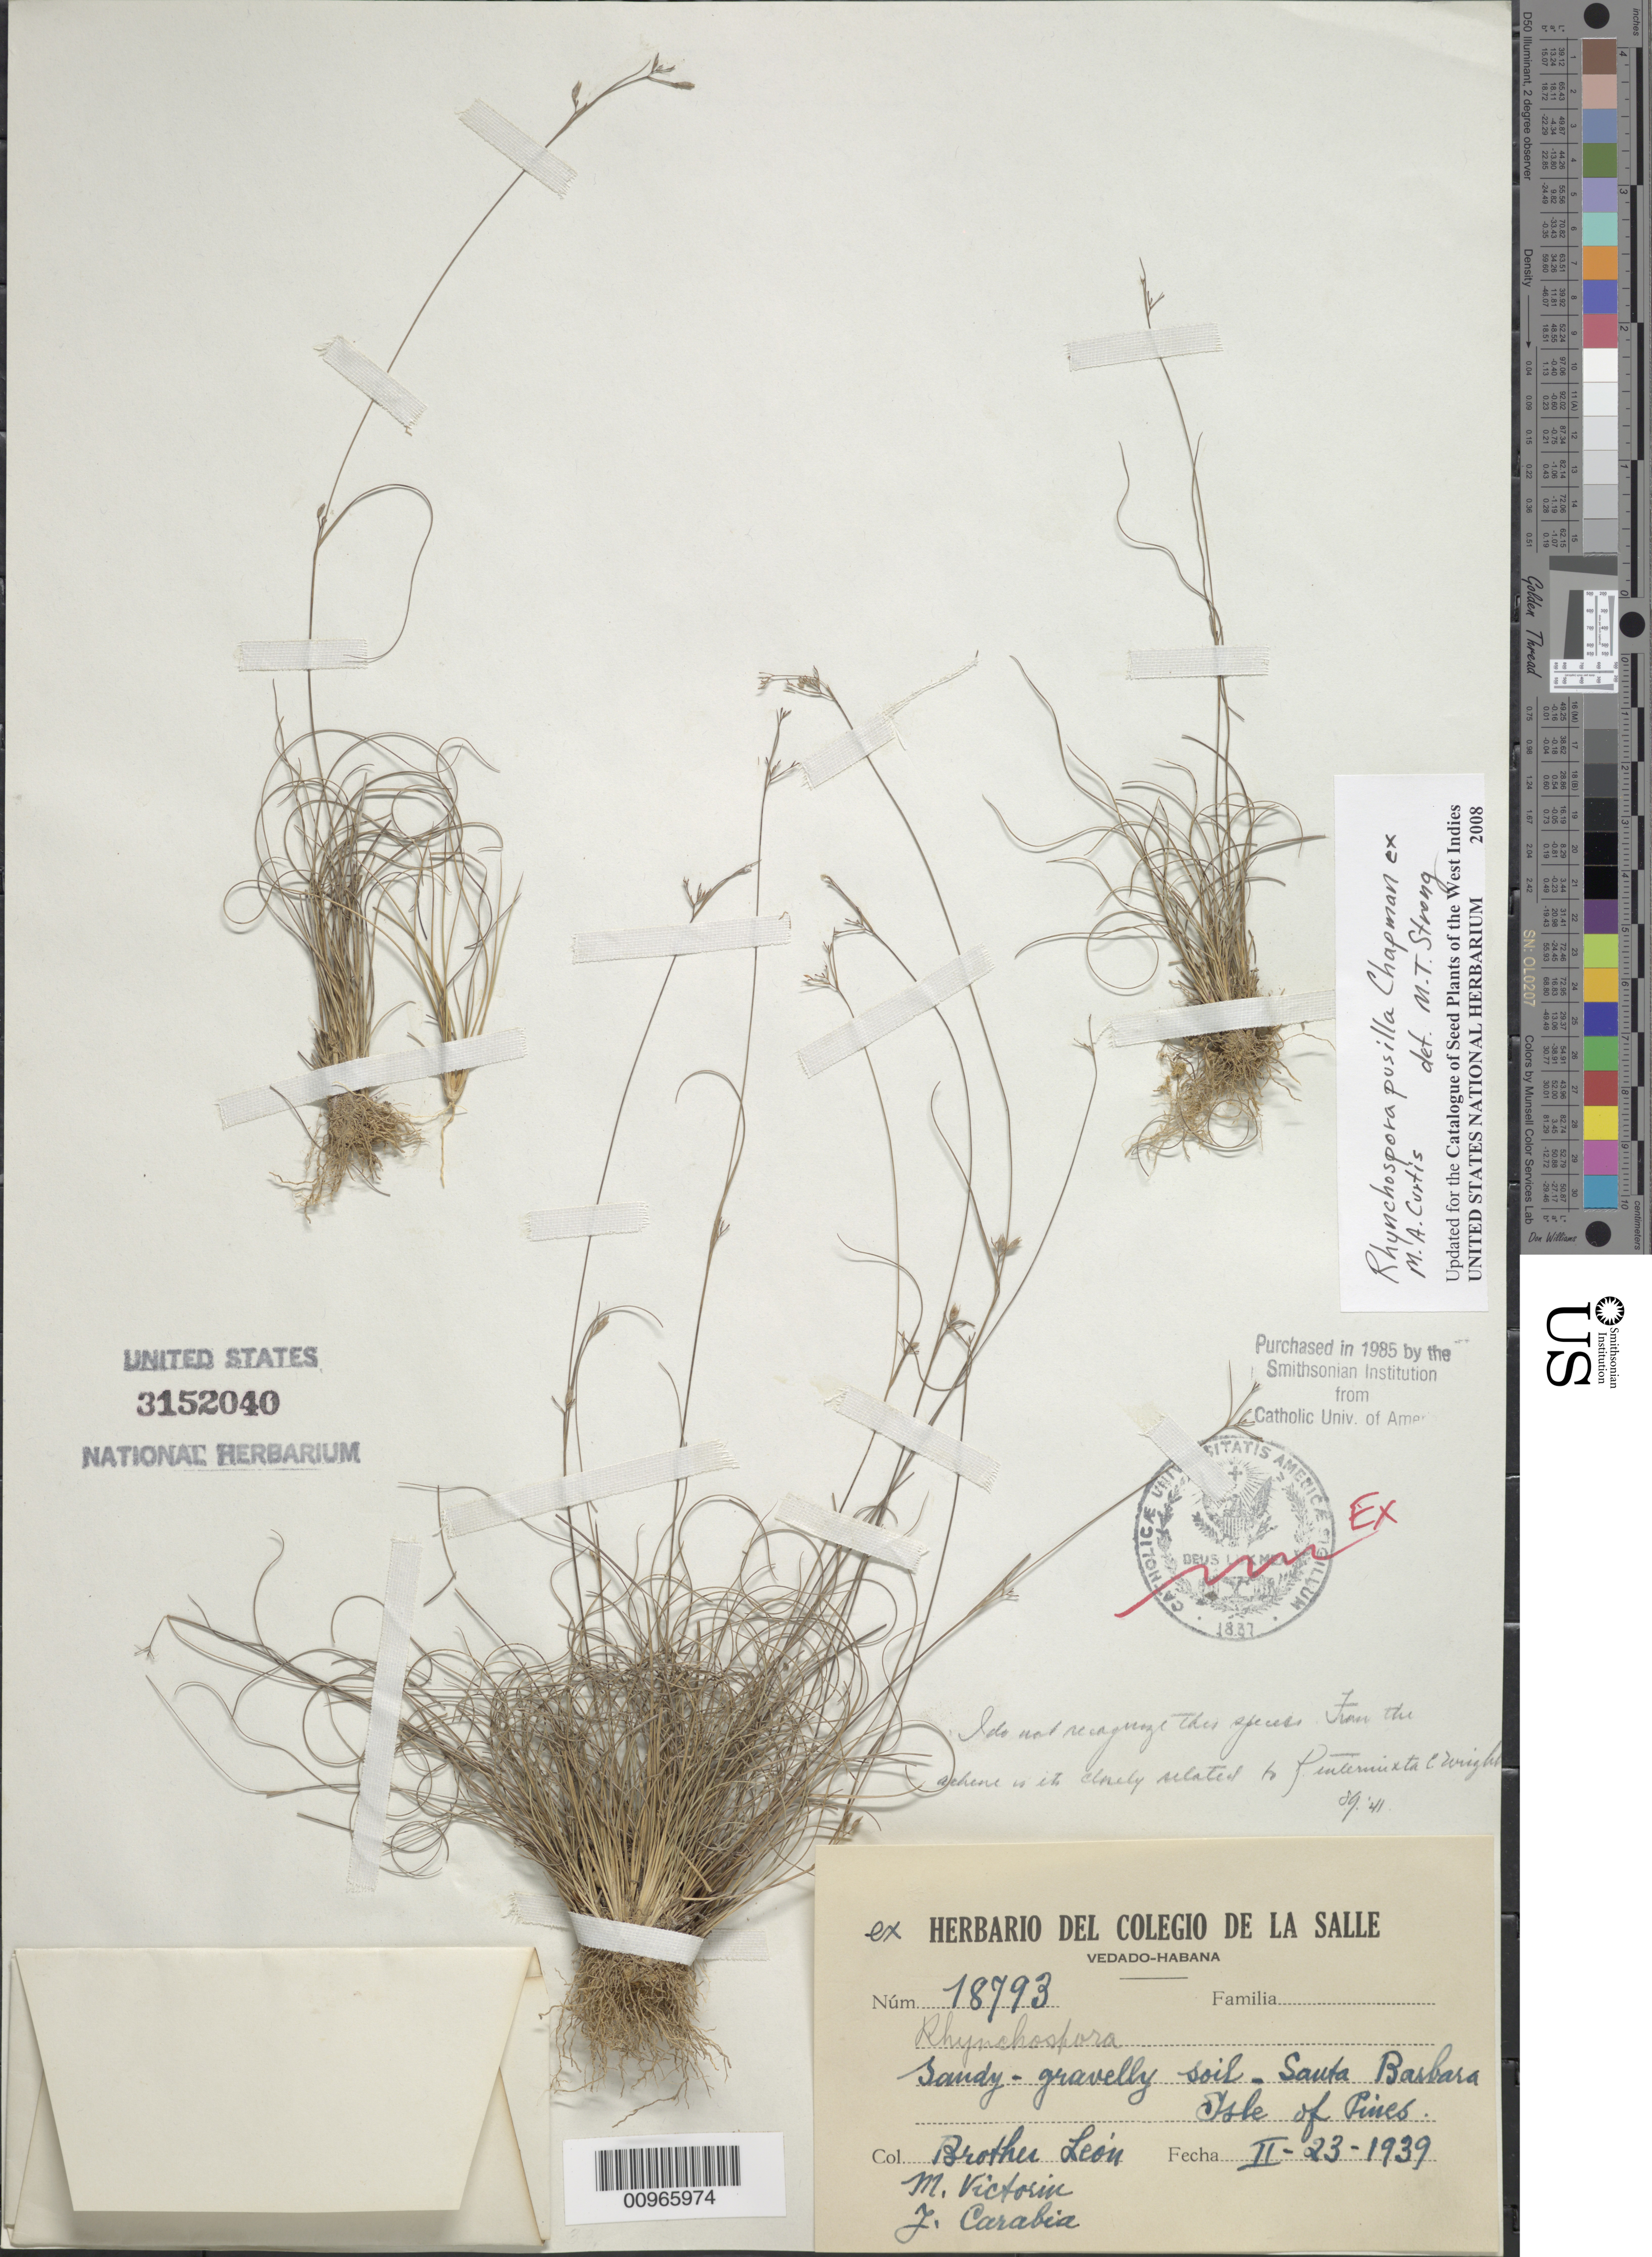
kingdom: Plantae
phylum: Tracheophyta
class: Liliopsida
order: Poales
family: Cyperaceae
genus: Rhynchospora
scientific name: Rhynchospora intermixta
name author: C. Wright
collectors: Bro. León, F. Victorin & J. Carabia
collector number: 18793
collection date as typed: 23 Feb 1939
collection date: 1939-02-23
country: Cuba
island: Isla de la Juventud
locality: Isle of Pines, Santa Bárbara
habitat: Sandy gravelly soil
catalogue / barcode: US 3152040